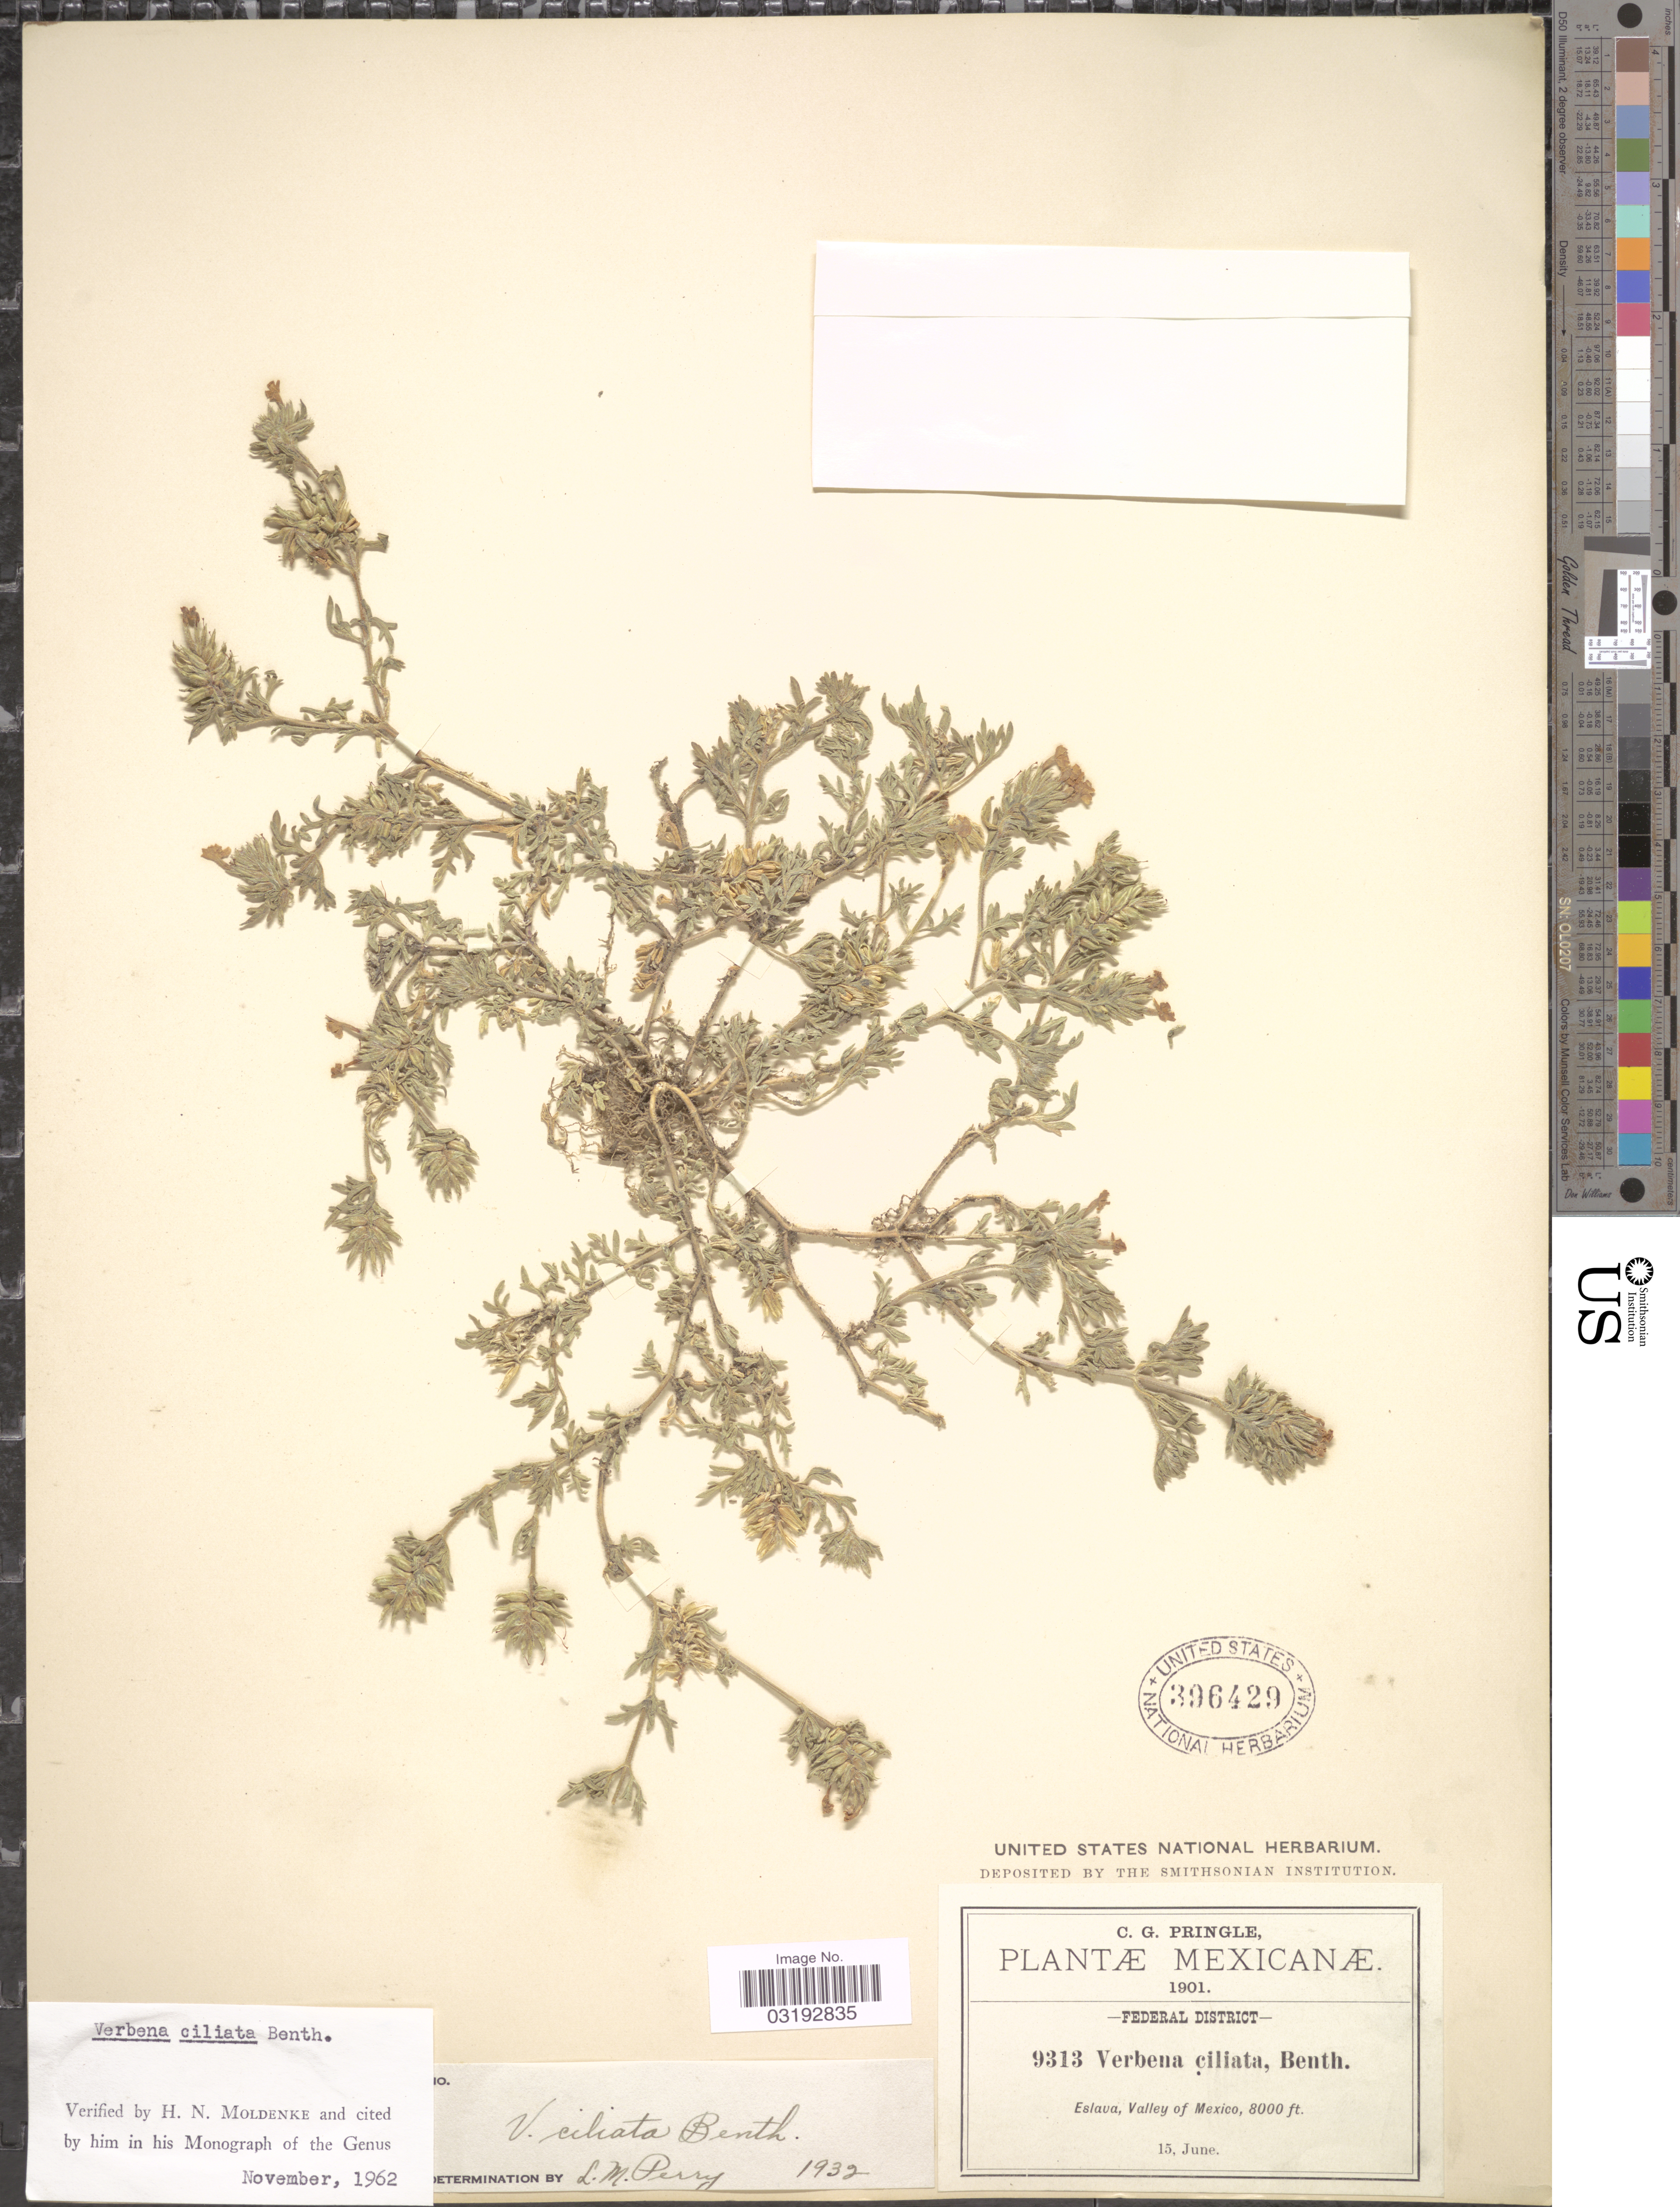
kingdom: Plantae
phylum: Tracheophyta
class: Magnoliopsida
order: Lamiales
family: Verbenaceae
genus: Verbena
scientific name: Verbena ciliata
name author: Benth.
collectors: C. G. Pringle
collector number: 9313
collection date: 1901-06-15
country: Mexico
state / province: Distrito Federal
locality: Eslava, Valley of Mexico.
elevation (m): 2438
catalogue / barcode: US 396429